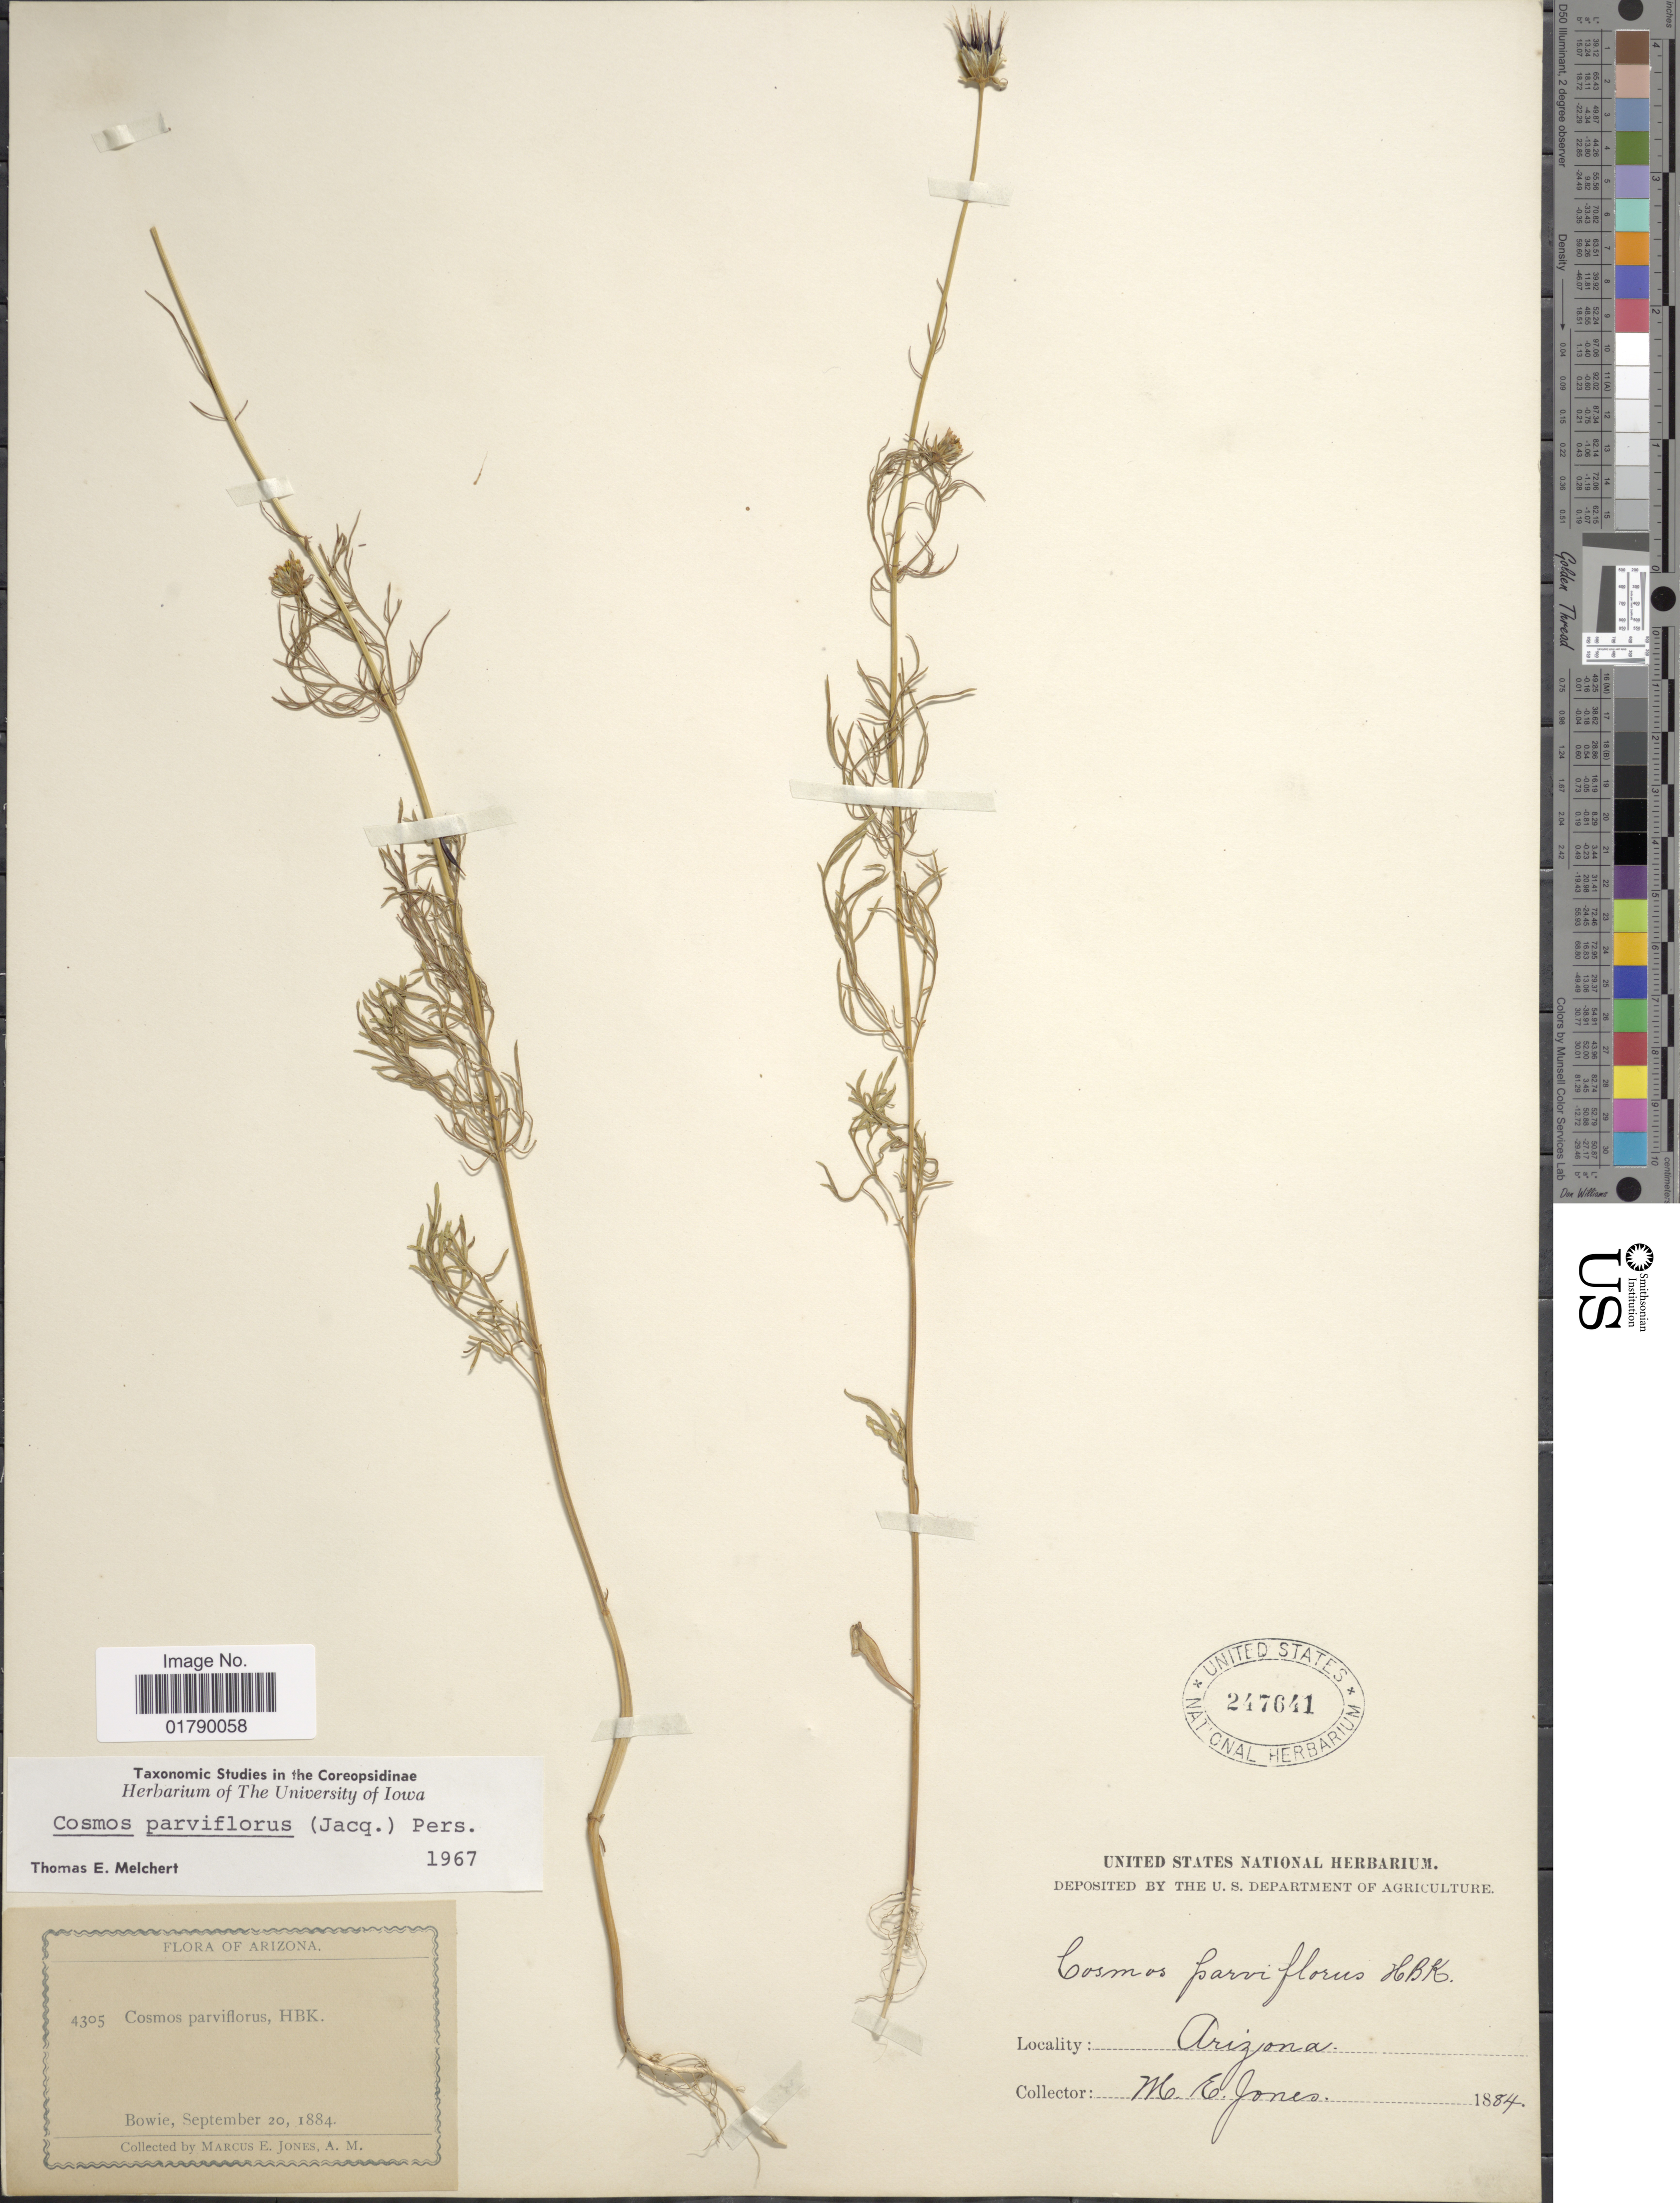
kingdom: Plantae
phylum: Tracheophyta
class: Magnoliopsida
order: Asterales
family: Asteraceae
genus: Cosmos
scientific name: Cosmos parviflorus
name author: (Jacq.) Pers.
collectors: M. E. Jones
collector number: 4305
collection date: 1884-09-20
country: United States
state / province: Arizona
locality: Bowie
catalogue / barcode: US 247641